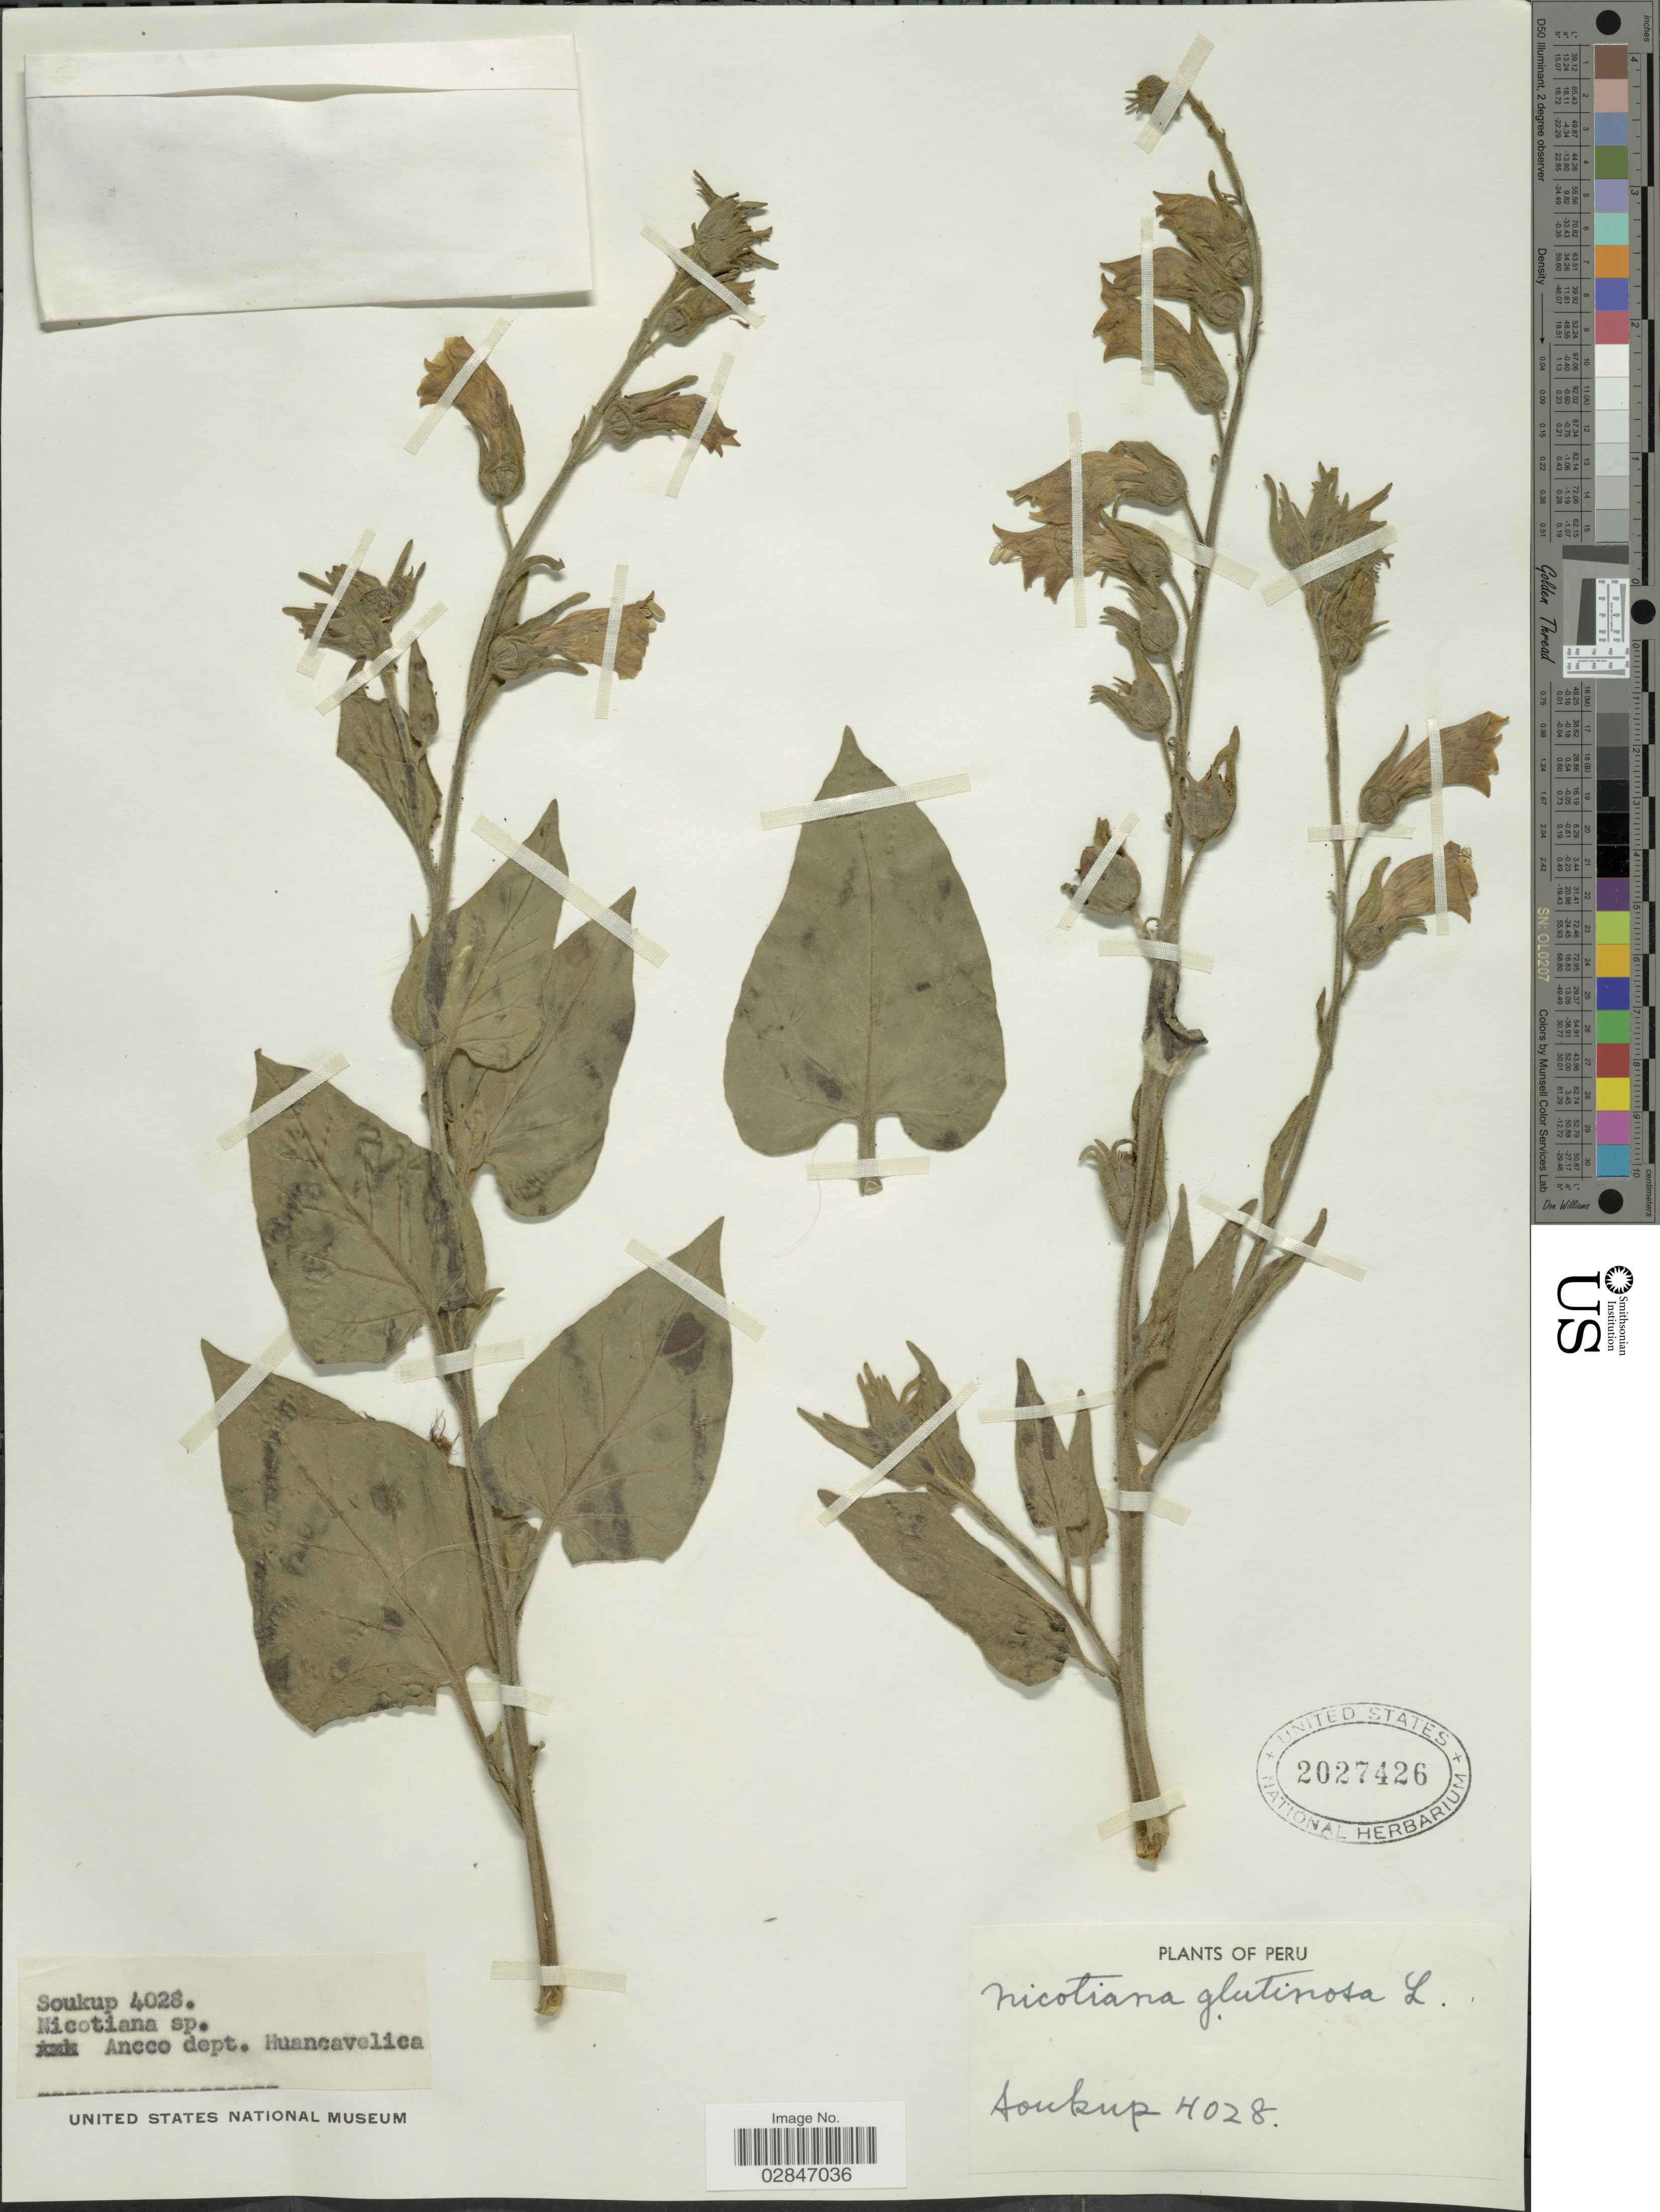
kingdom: Plantae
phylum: Tracheophyta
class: Magnoliopsida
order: Solanales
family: Solanaceae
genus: Nicotiana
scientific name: Nicotiana glutinosa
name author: L.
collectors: J. Soukup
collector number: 4028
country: Peru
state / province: Huancavelica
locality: Ancco dept. Huancavelica.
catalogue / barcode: US 2027426